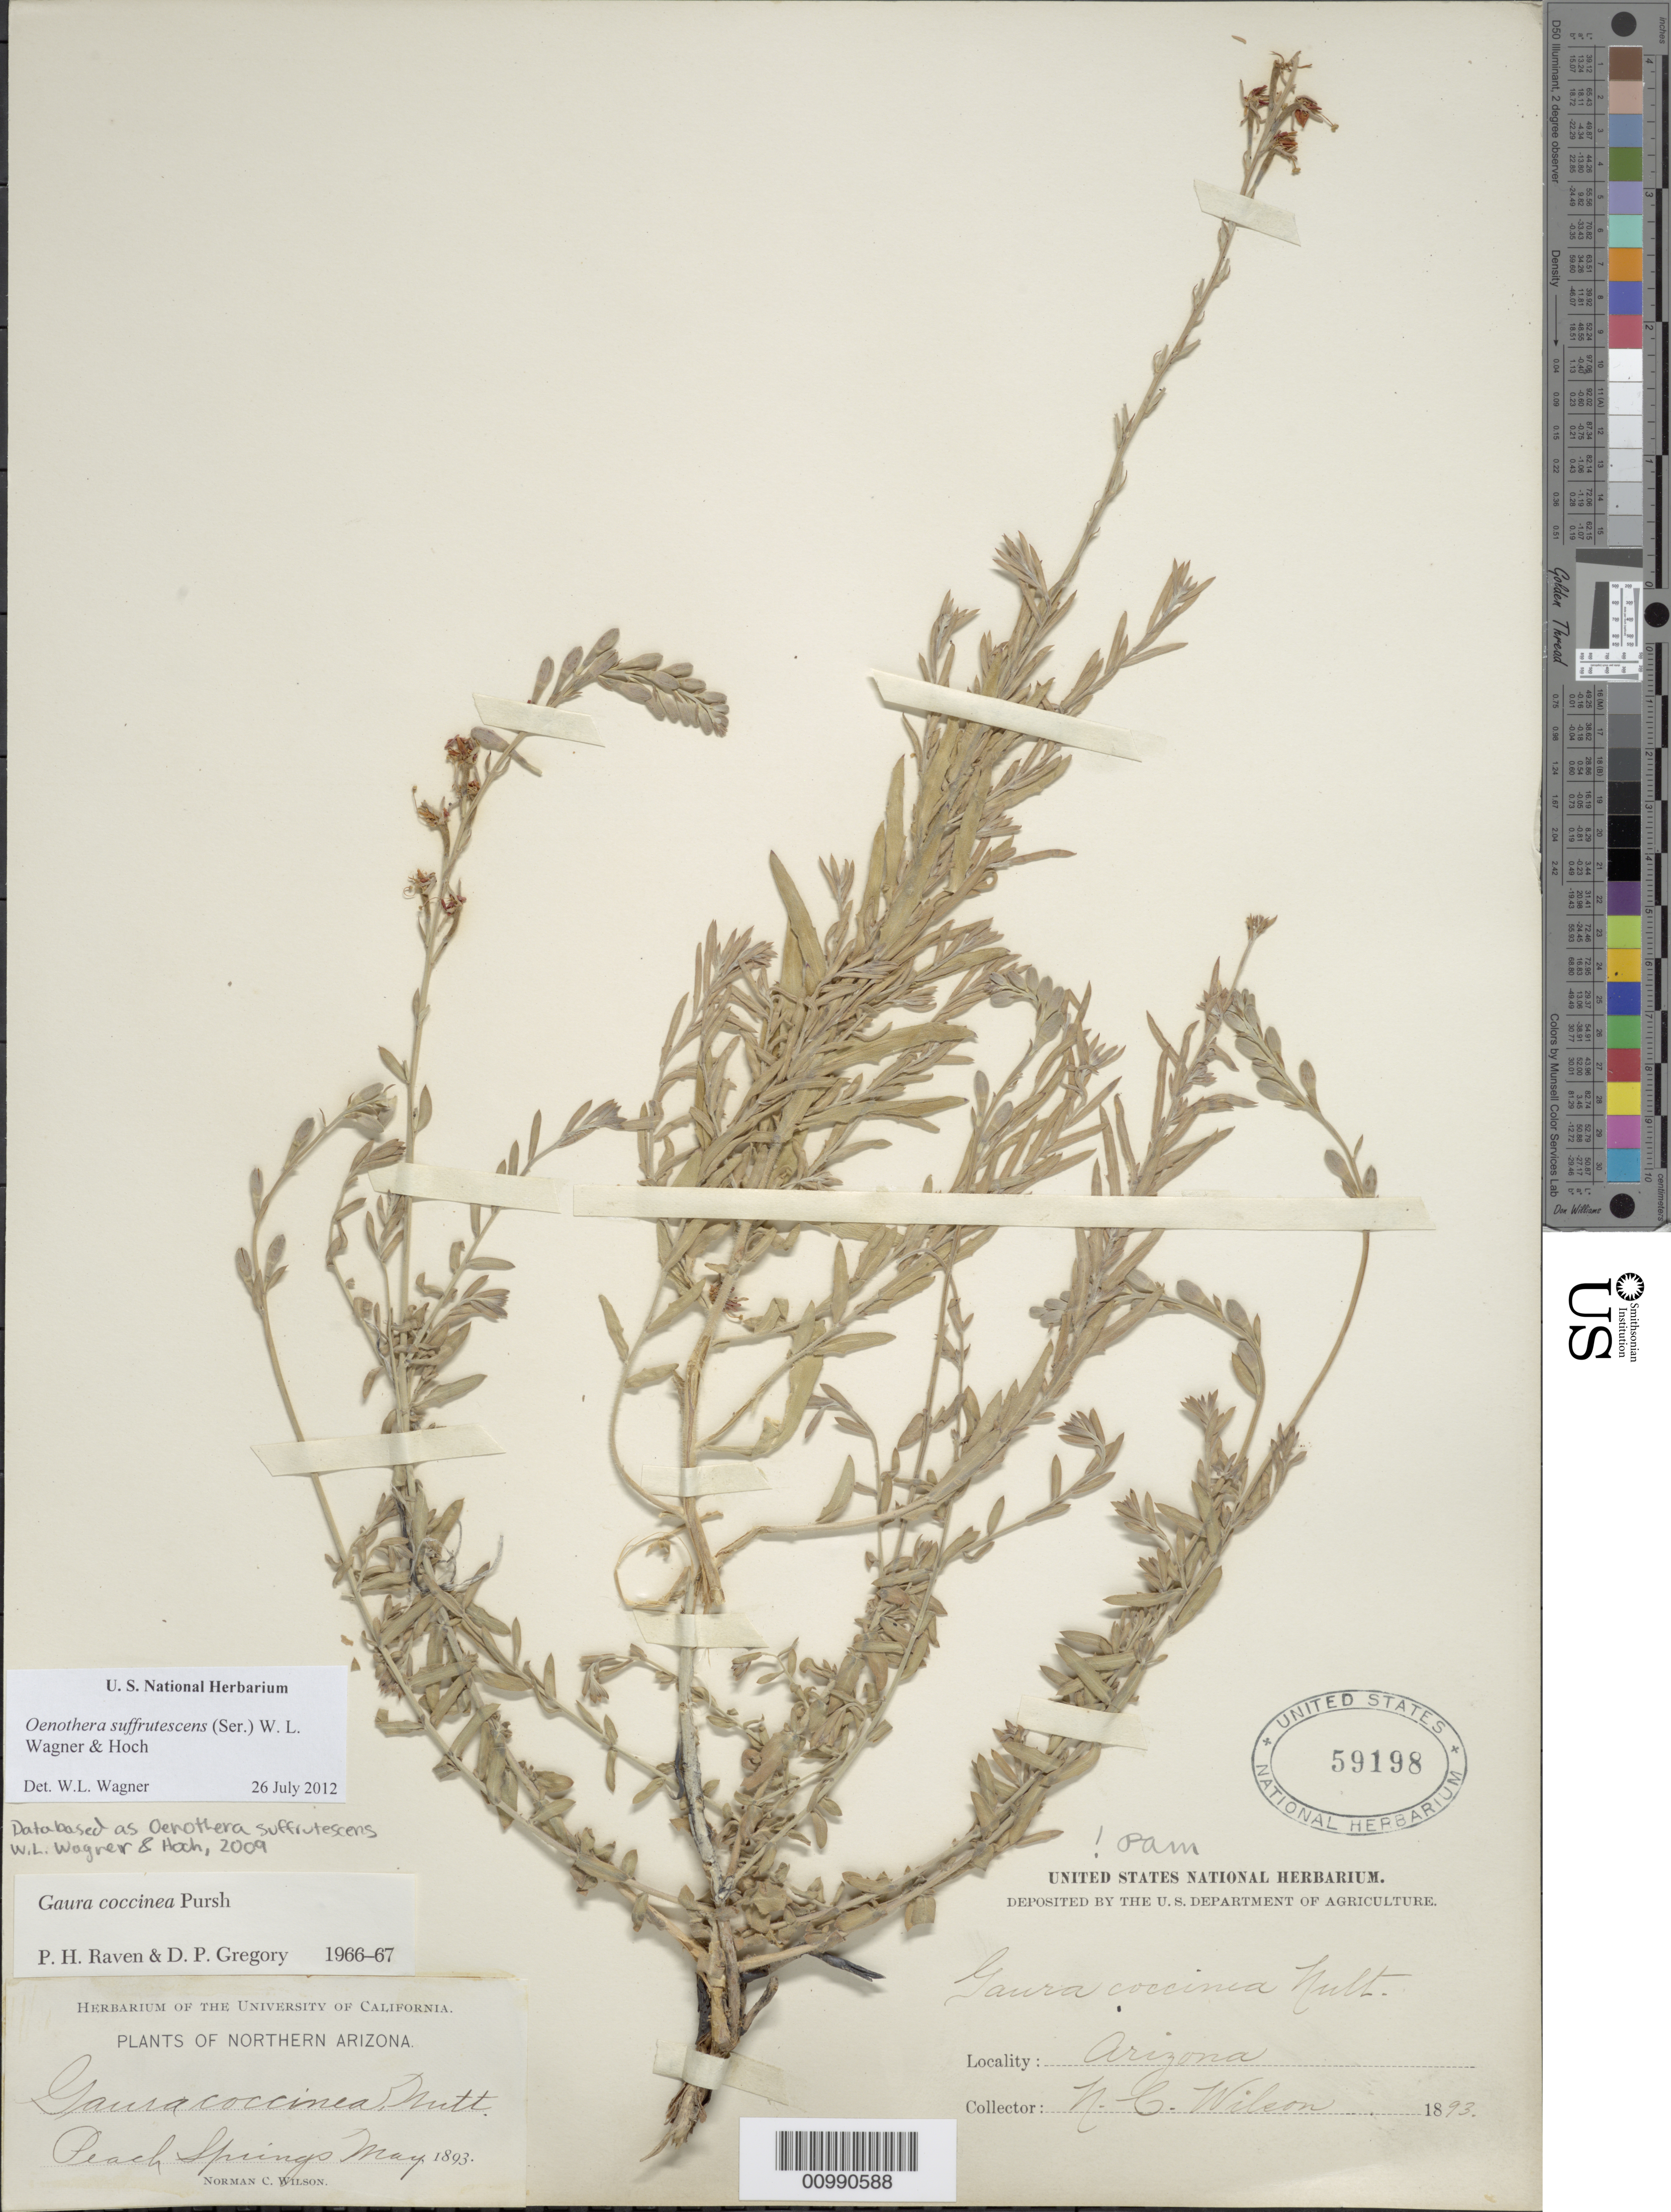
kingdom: Plantae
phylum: Tracheophyta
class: Magnoliopsida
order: Myrtales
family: Onagraceae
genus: Oenothera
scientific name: Oenothera suffrutescens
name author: (Ser.) W.L. Wagner & Hoch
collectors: N. C. Wilson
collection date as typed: May 1893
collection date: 1893-05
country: United States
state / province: Arizona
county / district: Mohave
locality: Peach Springs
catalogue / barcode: US 59198